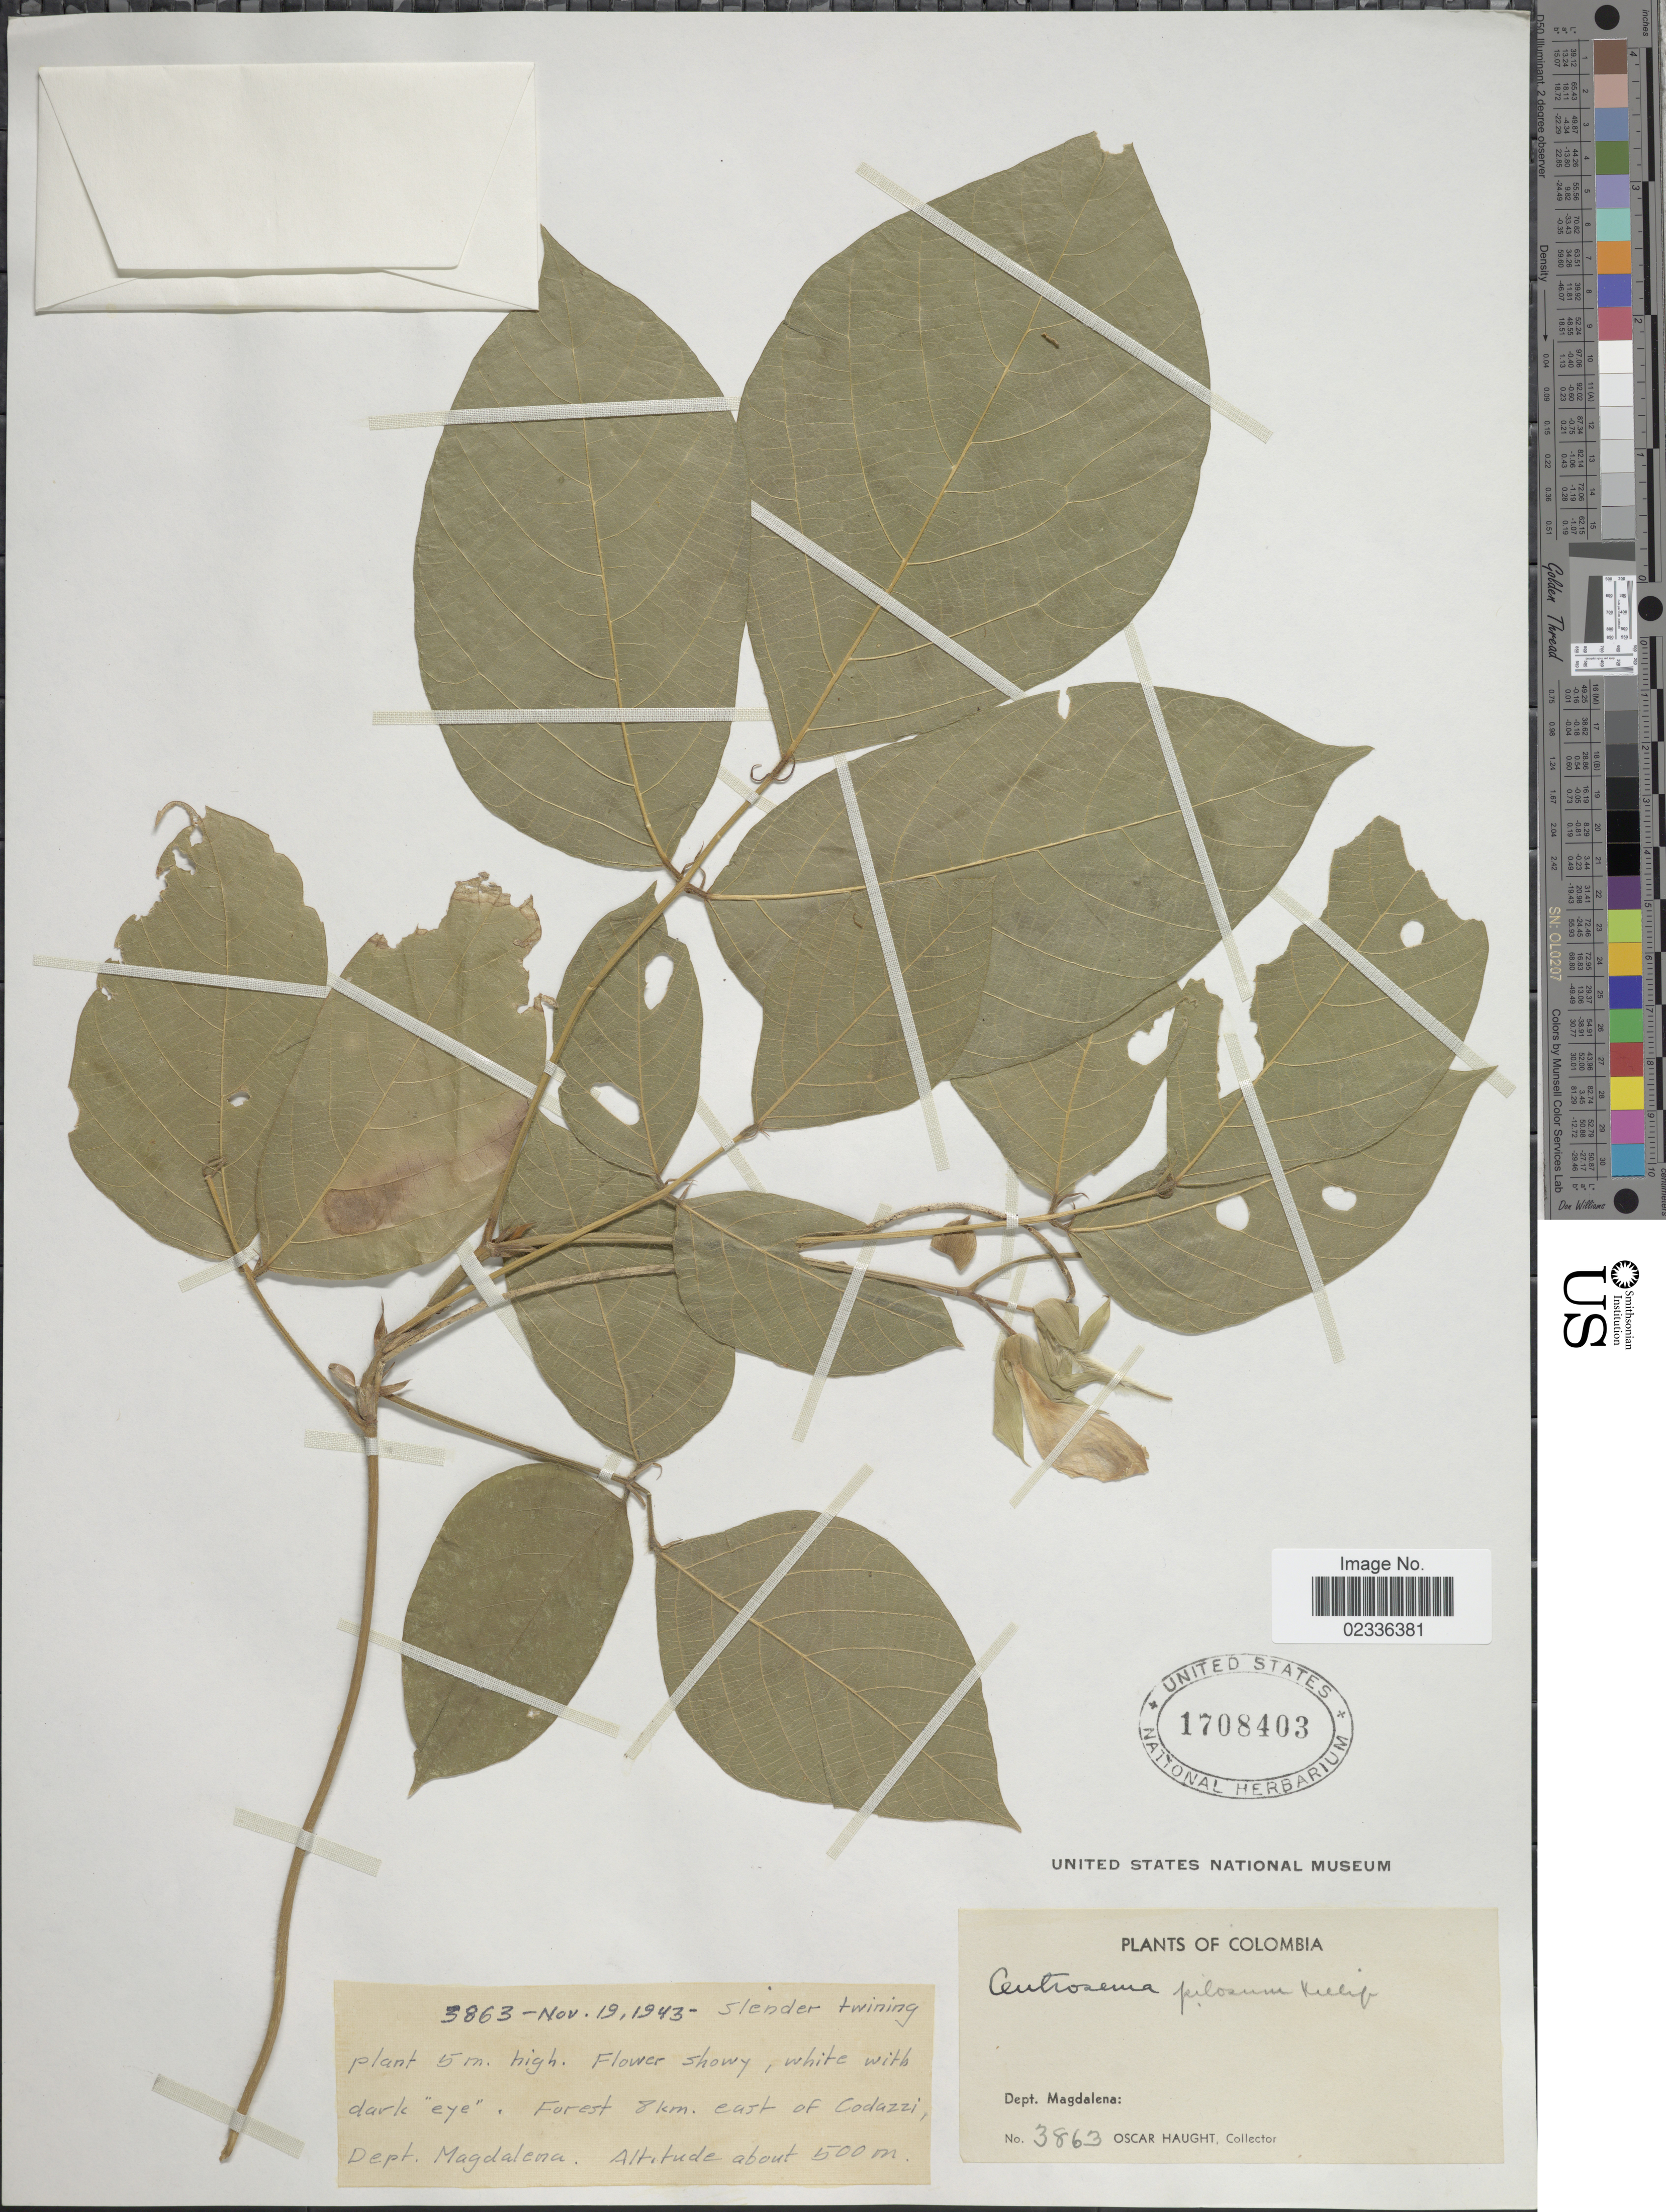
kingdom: Plantae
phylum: Tracheophyta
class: Magnoliopsida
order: Fabales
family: Fabaceae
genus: Centrosema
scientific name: Centrosema pilosum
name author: Killip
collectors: O. L. Haught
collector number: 3863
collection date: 1943-11-19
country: Colombia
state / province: Magdalena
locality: Forest 8 km. east of Codazzi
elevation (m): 500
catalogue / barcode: US 1708403